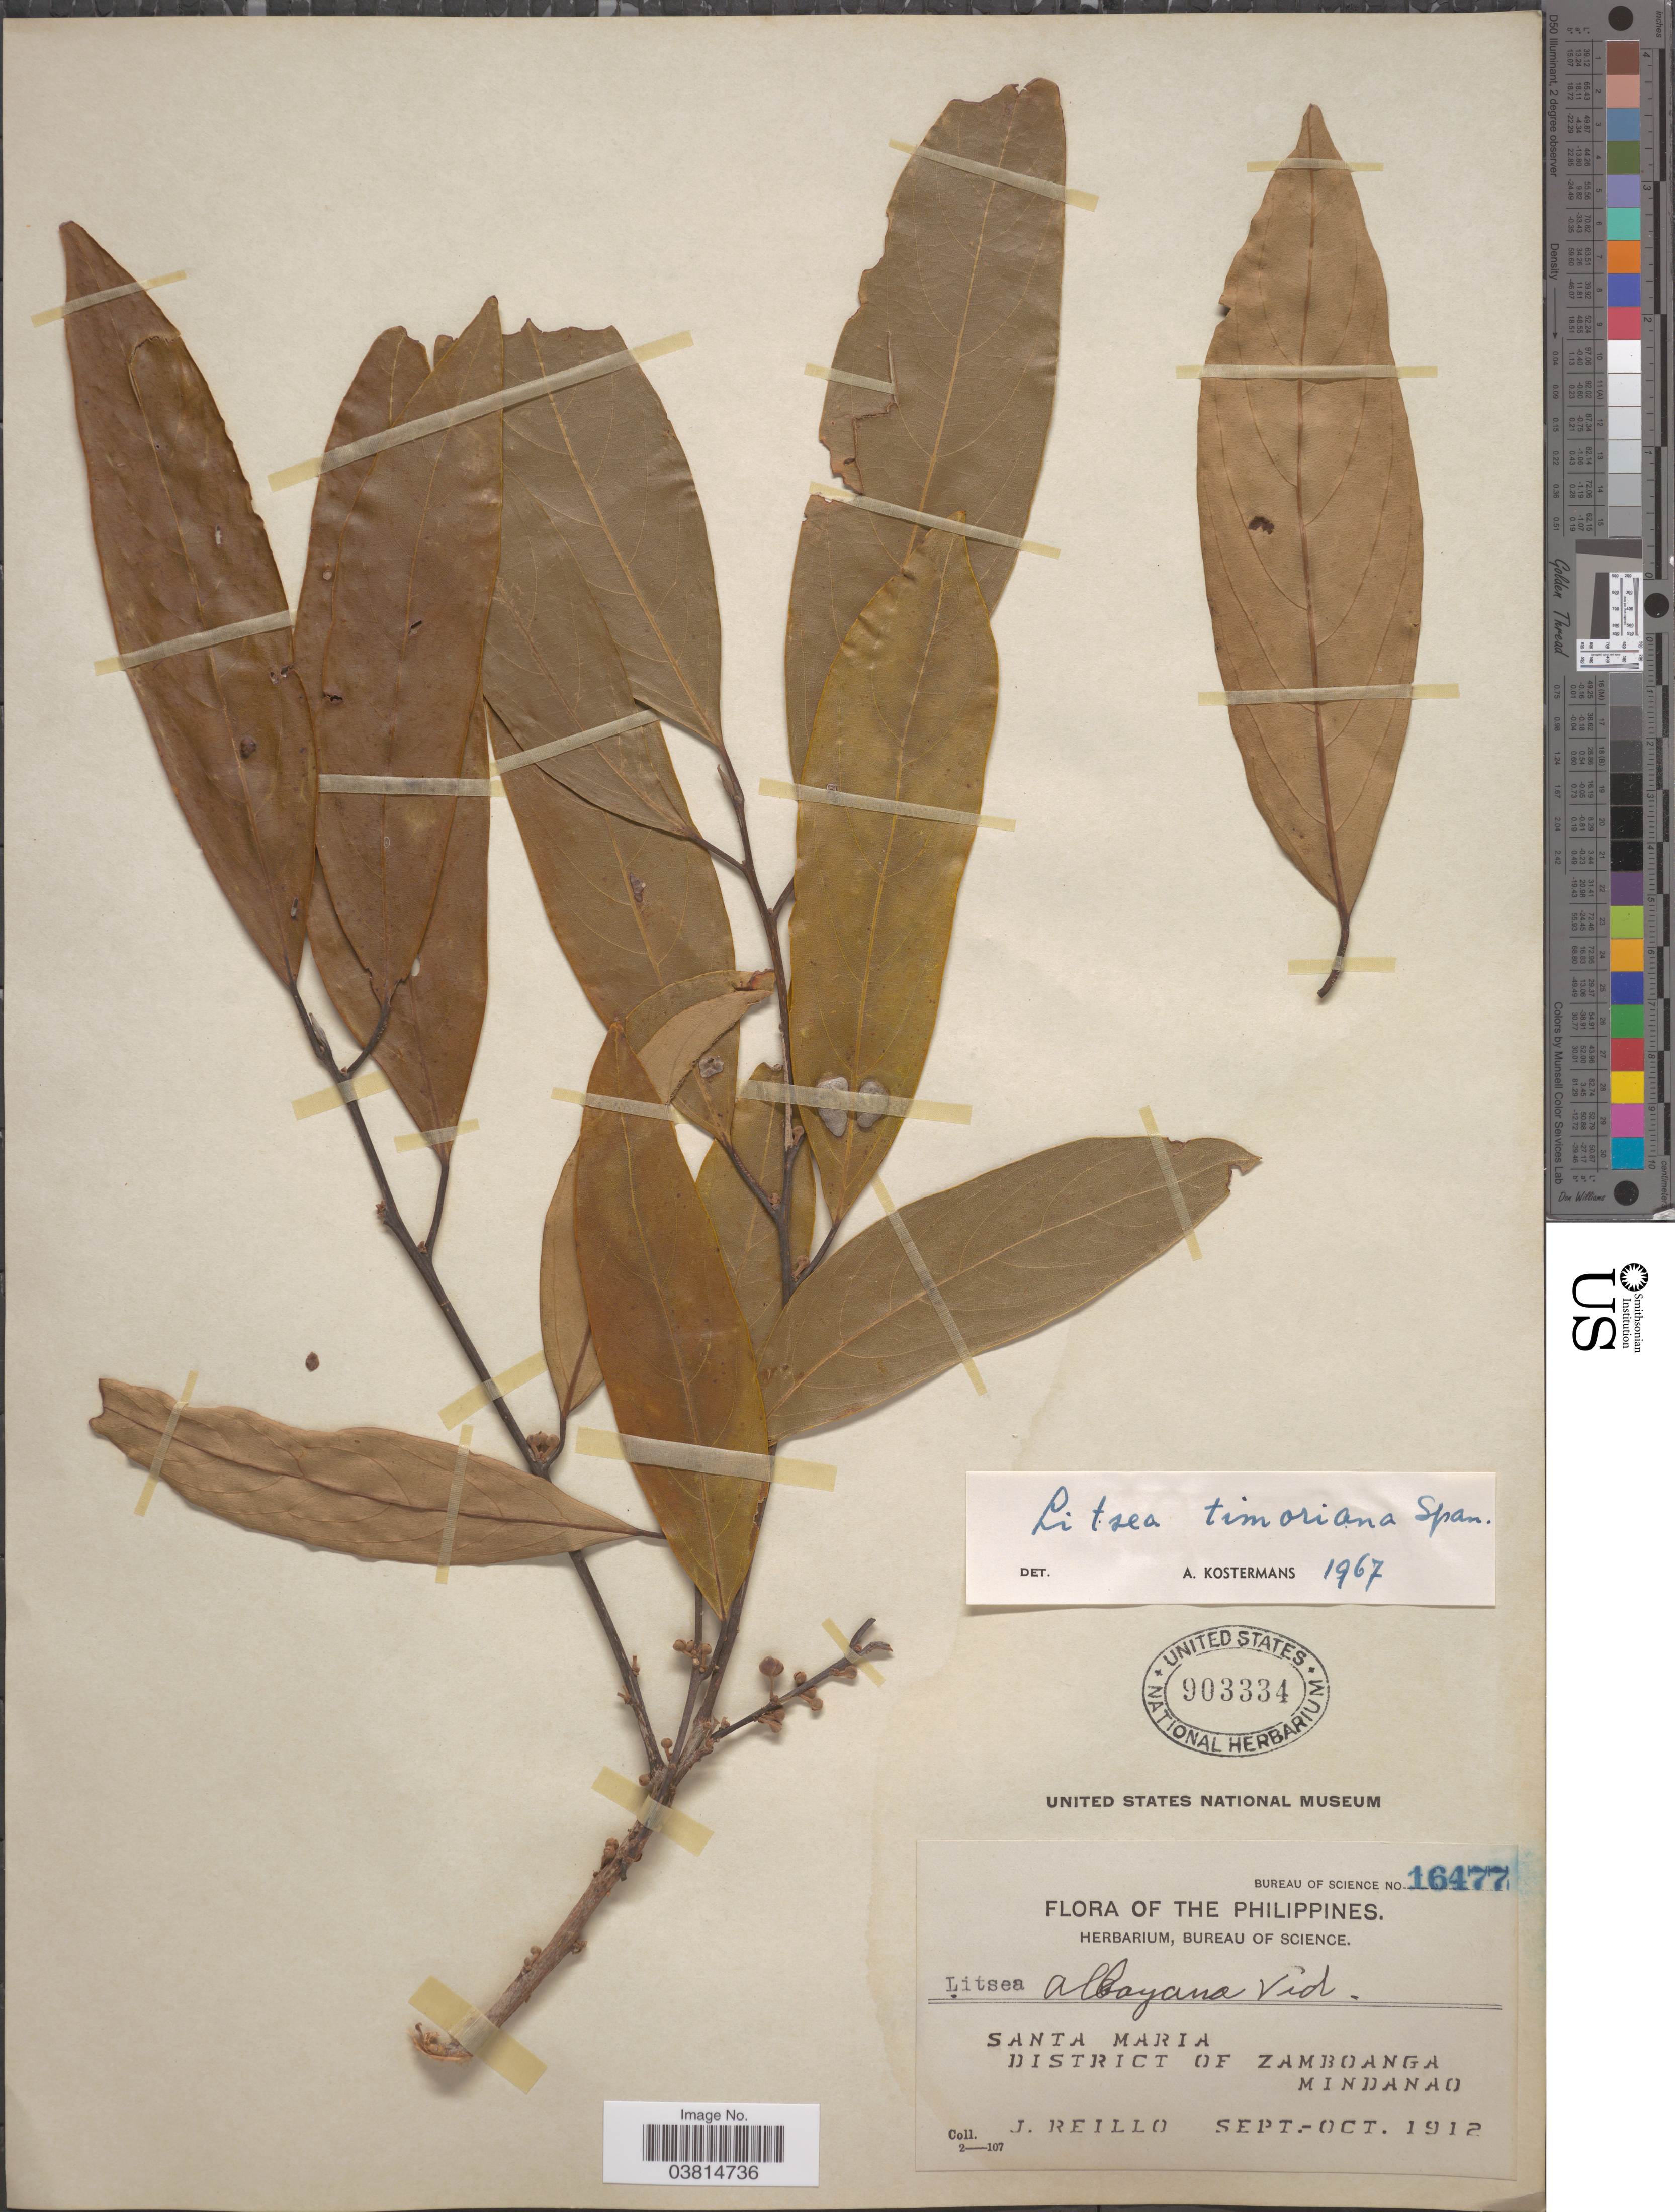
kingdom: Plantae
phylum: Tracheophyta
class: Magnoliopsida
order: Laurales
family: Lauraceae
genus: Litsea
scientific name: Litsea timoriana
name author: Span.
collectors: J. Reillo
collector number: Bureau of Science 16477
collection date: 1912-09/1912-10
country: Philippines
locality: Santa Maria, District of Zamboanga, Mindanao.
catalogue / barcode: US 903334